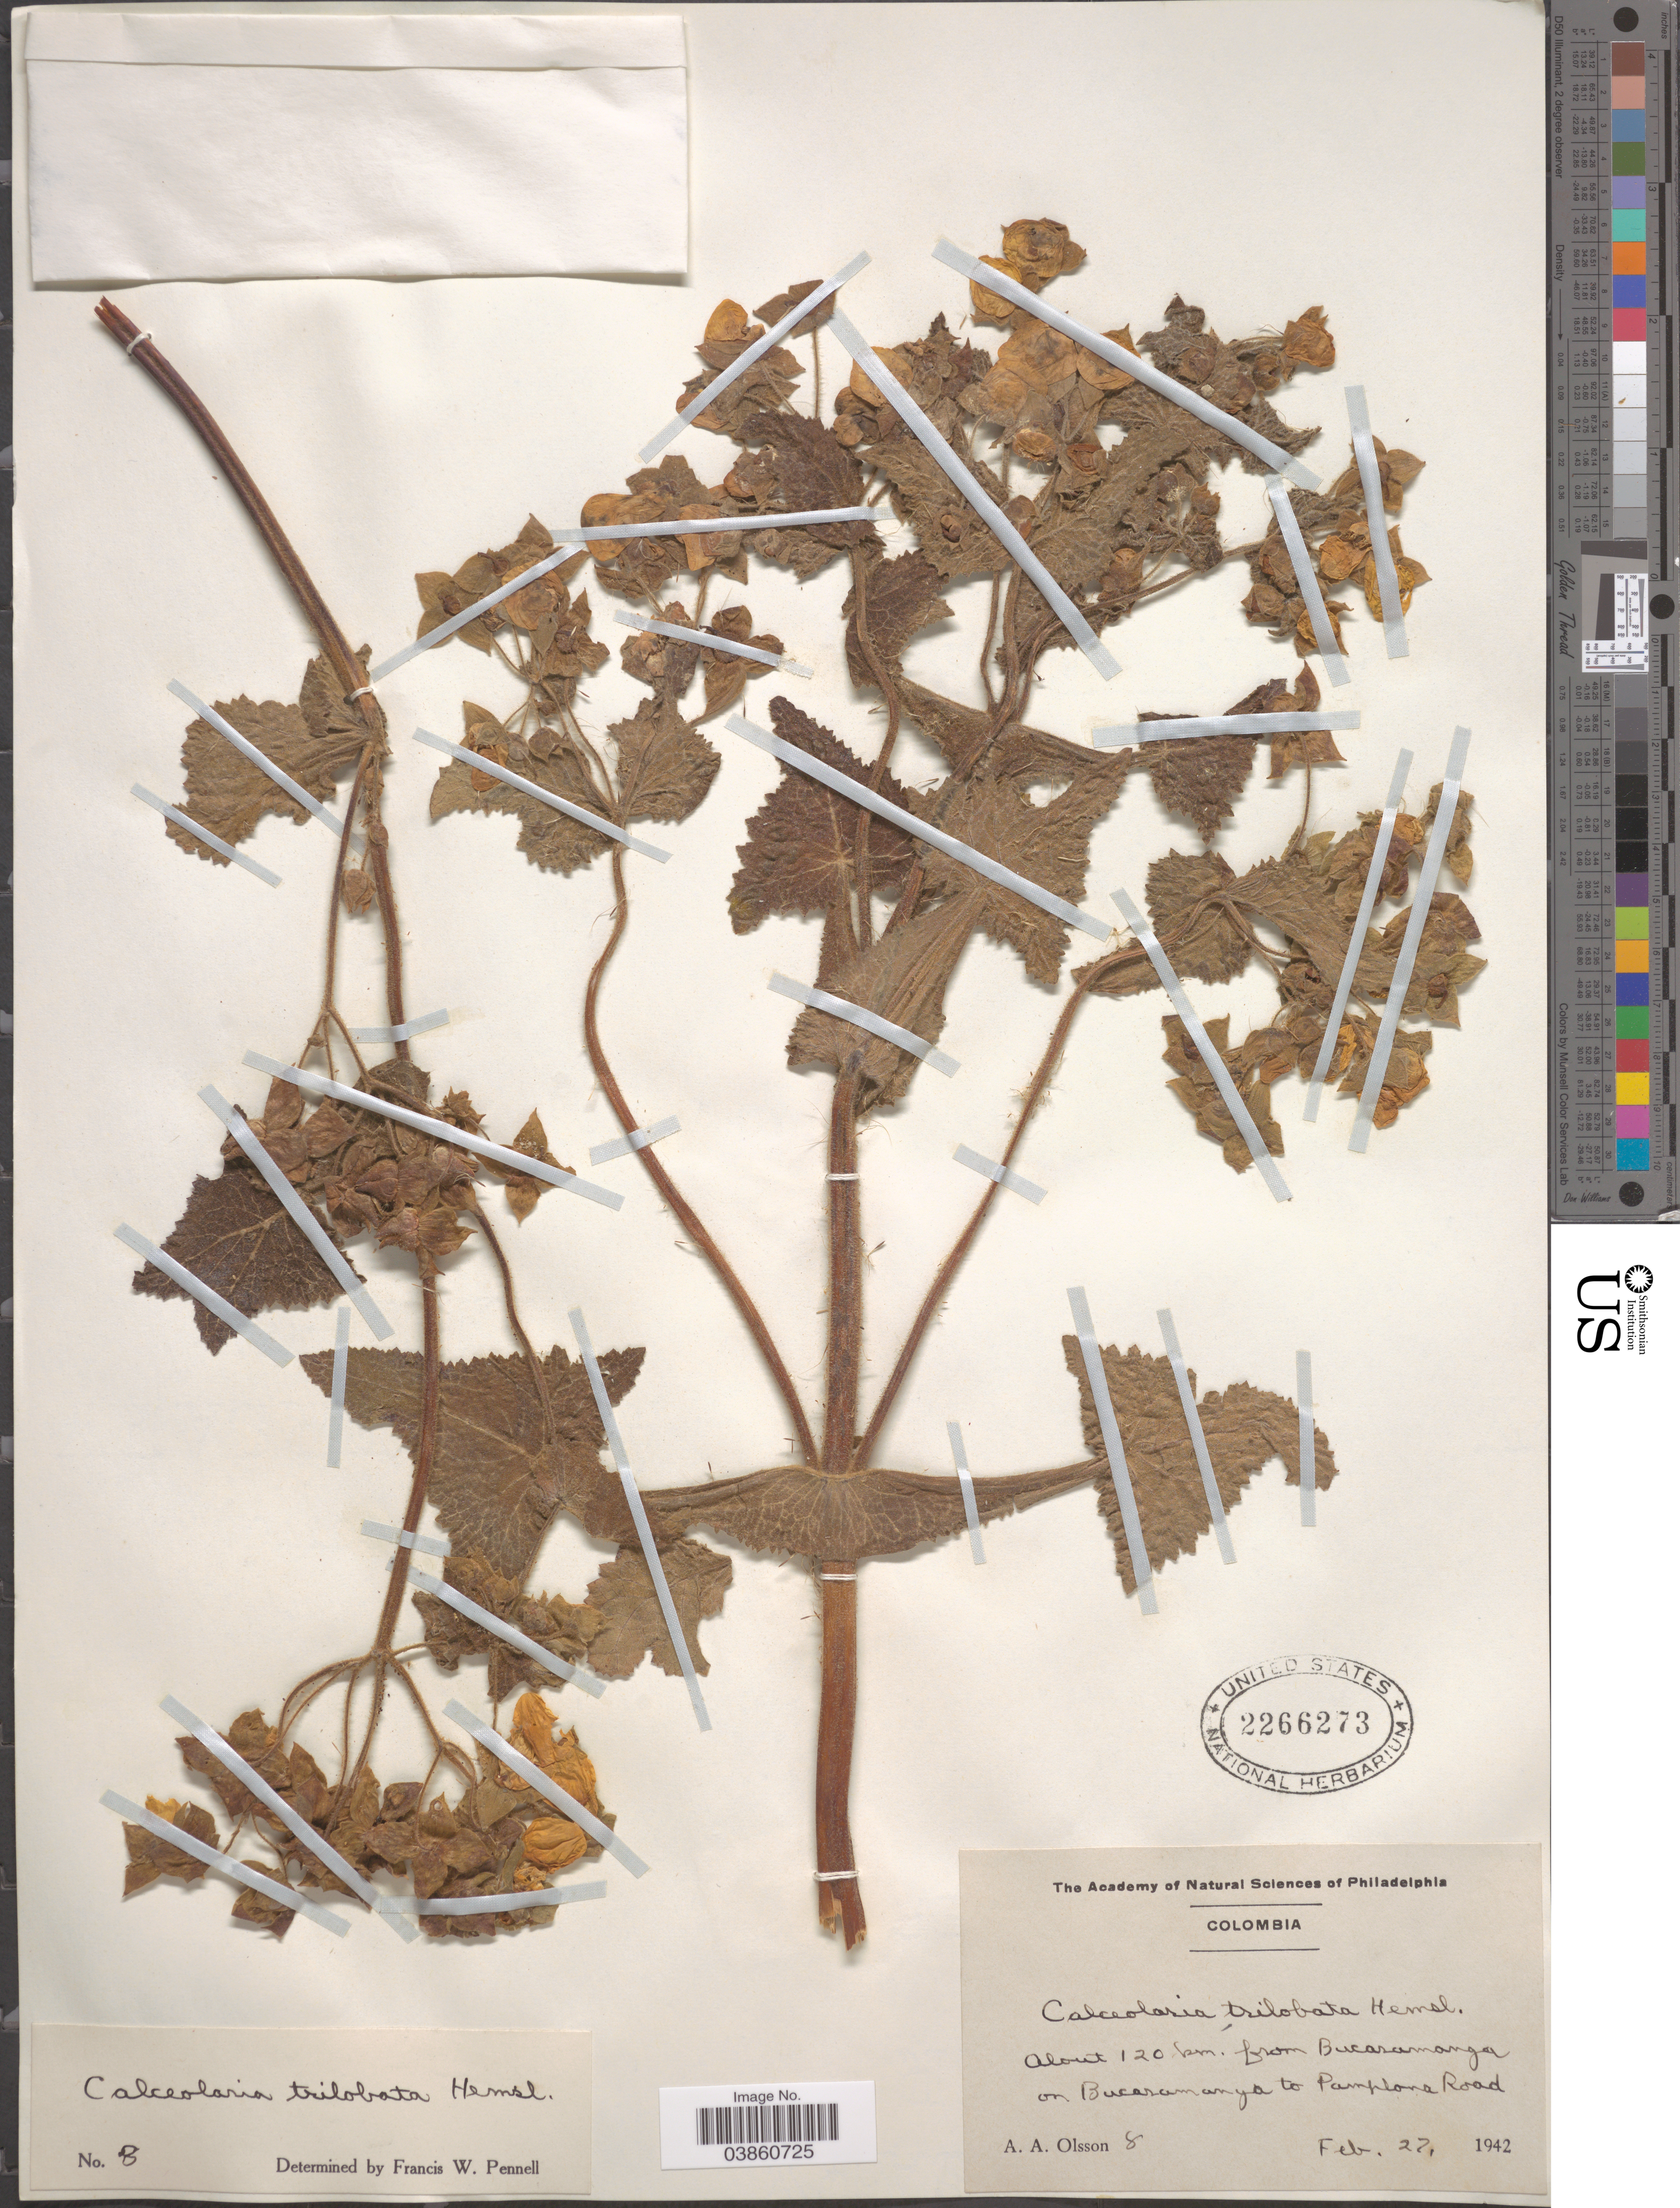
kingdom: Plantae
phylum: Tracheophyta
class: Magnoliopsida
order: Lamiales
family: Calceolariaceae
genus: Calceolaria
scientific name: Calceolaria trilobata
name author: Hemsl.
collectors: A. Olsson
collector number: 8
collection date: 1942-02-27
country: Colombia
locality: About 120 km. from Bucaramanga on Bucaramanga to Pamplona Road.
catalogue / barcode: US 2266273